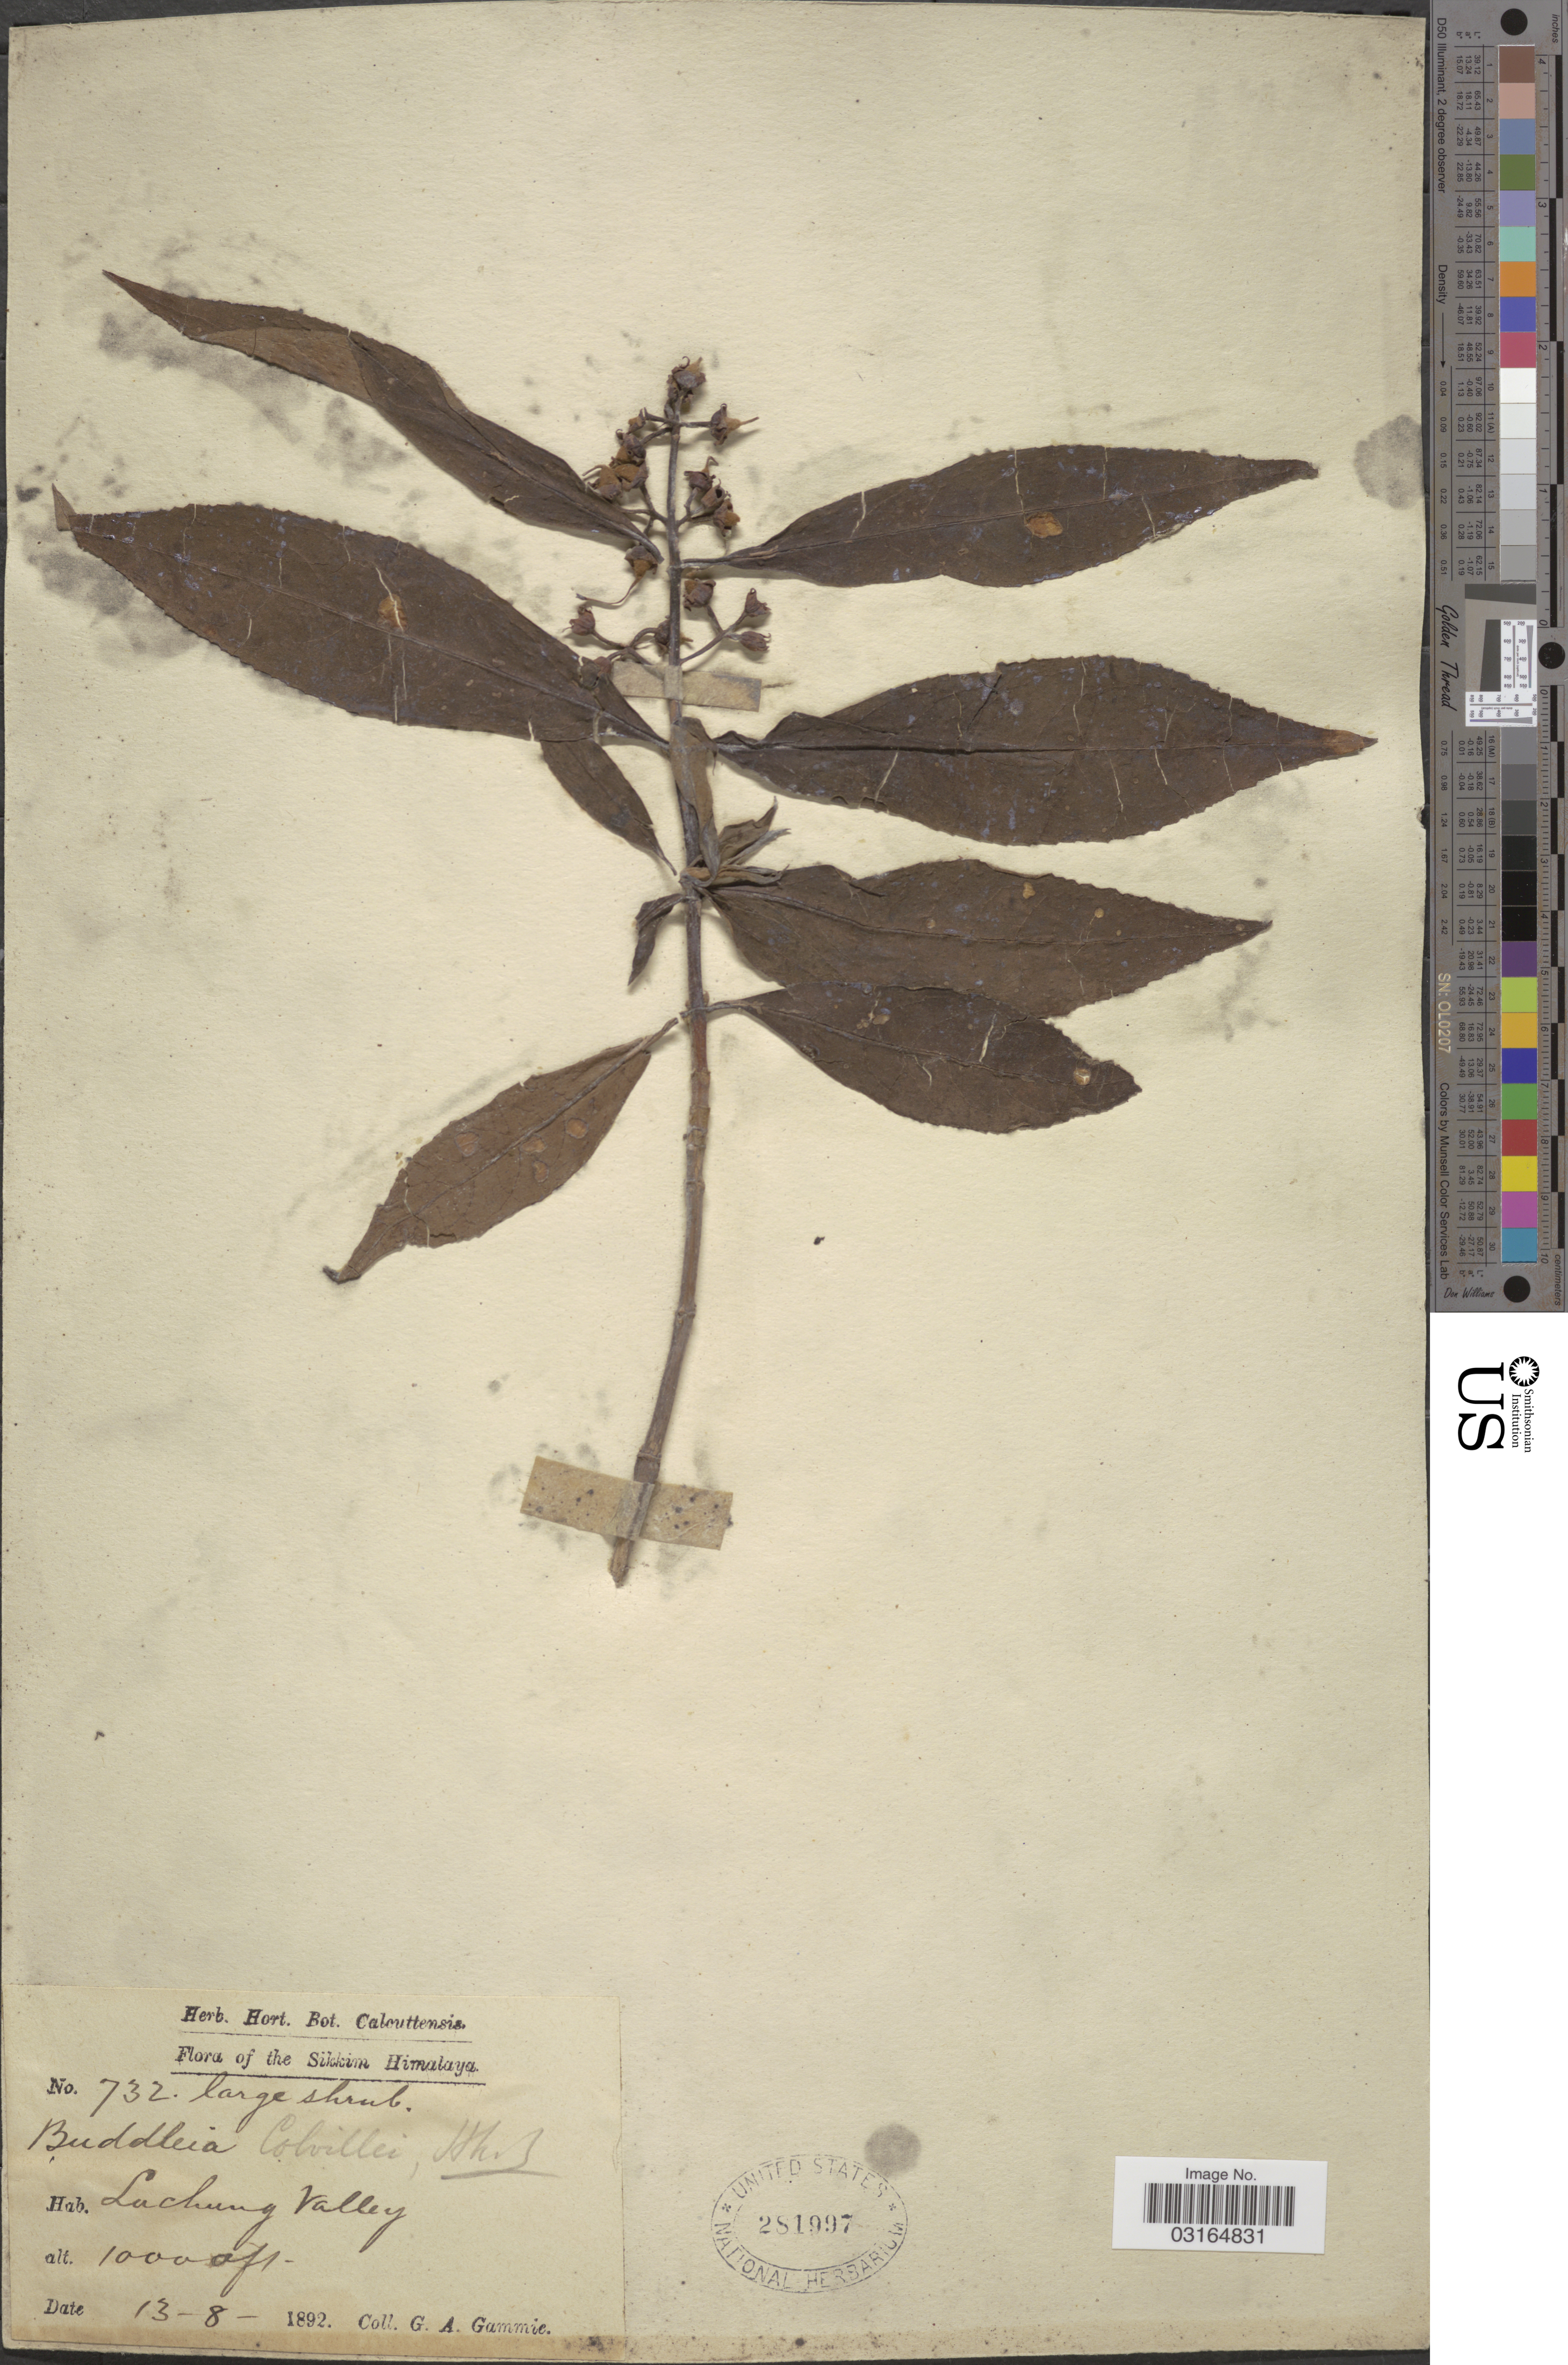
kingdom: Plantae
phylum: Tracheophyta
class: Magnoliopsida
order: Lamiales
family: Scrophulariaceae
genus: Buddleja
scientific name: Buddleja colvilei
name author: Hook. f.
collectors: G. Gammie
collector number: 732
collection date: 1892-08-13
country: India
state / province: Sikkim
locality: Sikkim Himalaya. Lachung Valley.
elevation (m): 3048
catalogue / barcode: US 281997